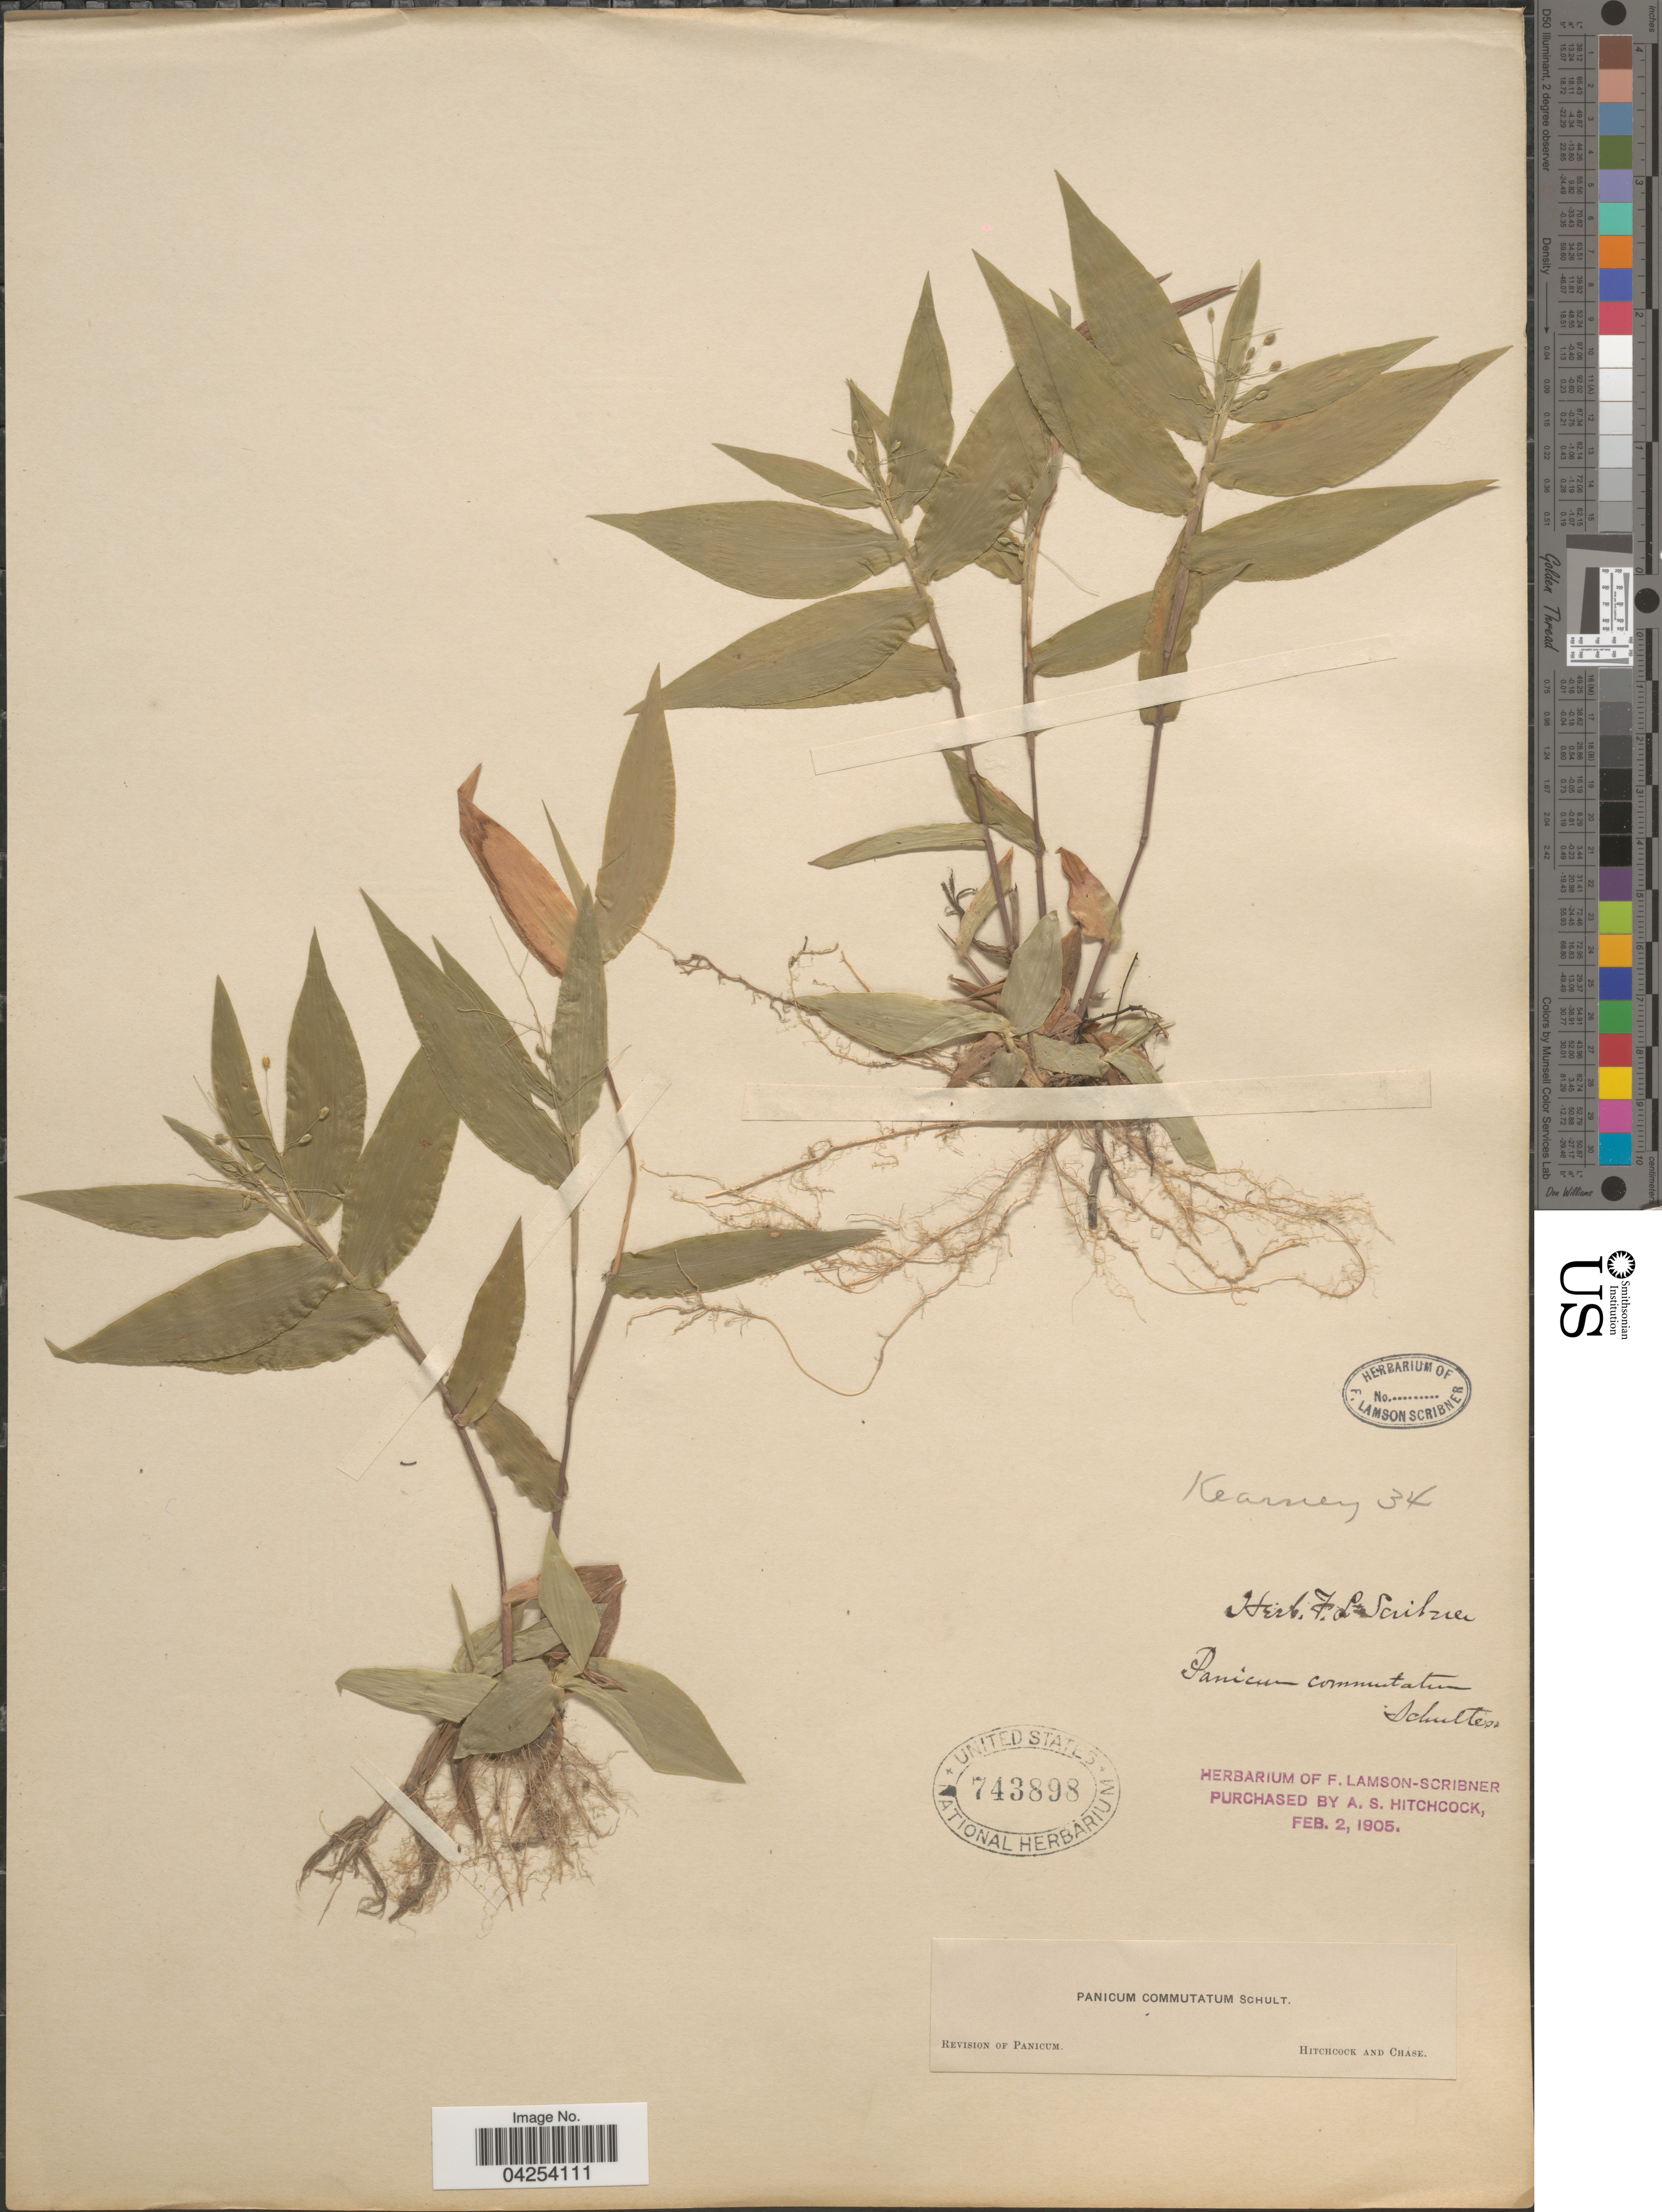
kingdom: Plantae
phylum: Tracheophyta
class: Liliopsida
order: Poales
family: Poaceae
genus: Dichanthelium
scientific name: Dichanthelium commutatum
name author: (Schult.) Gould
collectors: Kearney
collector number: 34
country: United States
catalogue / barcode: US 743898